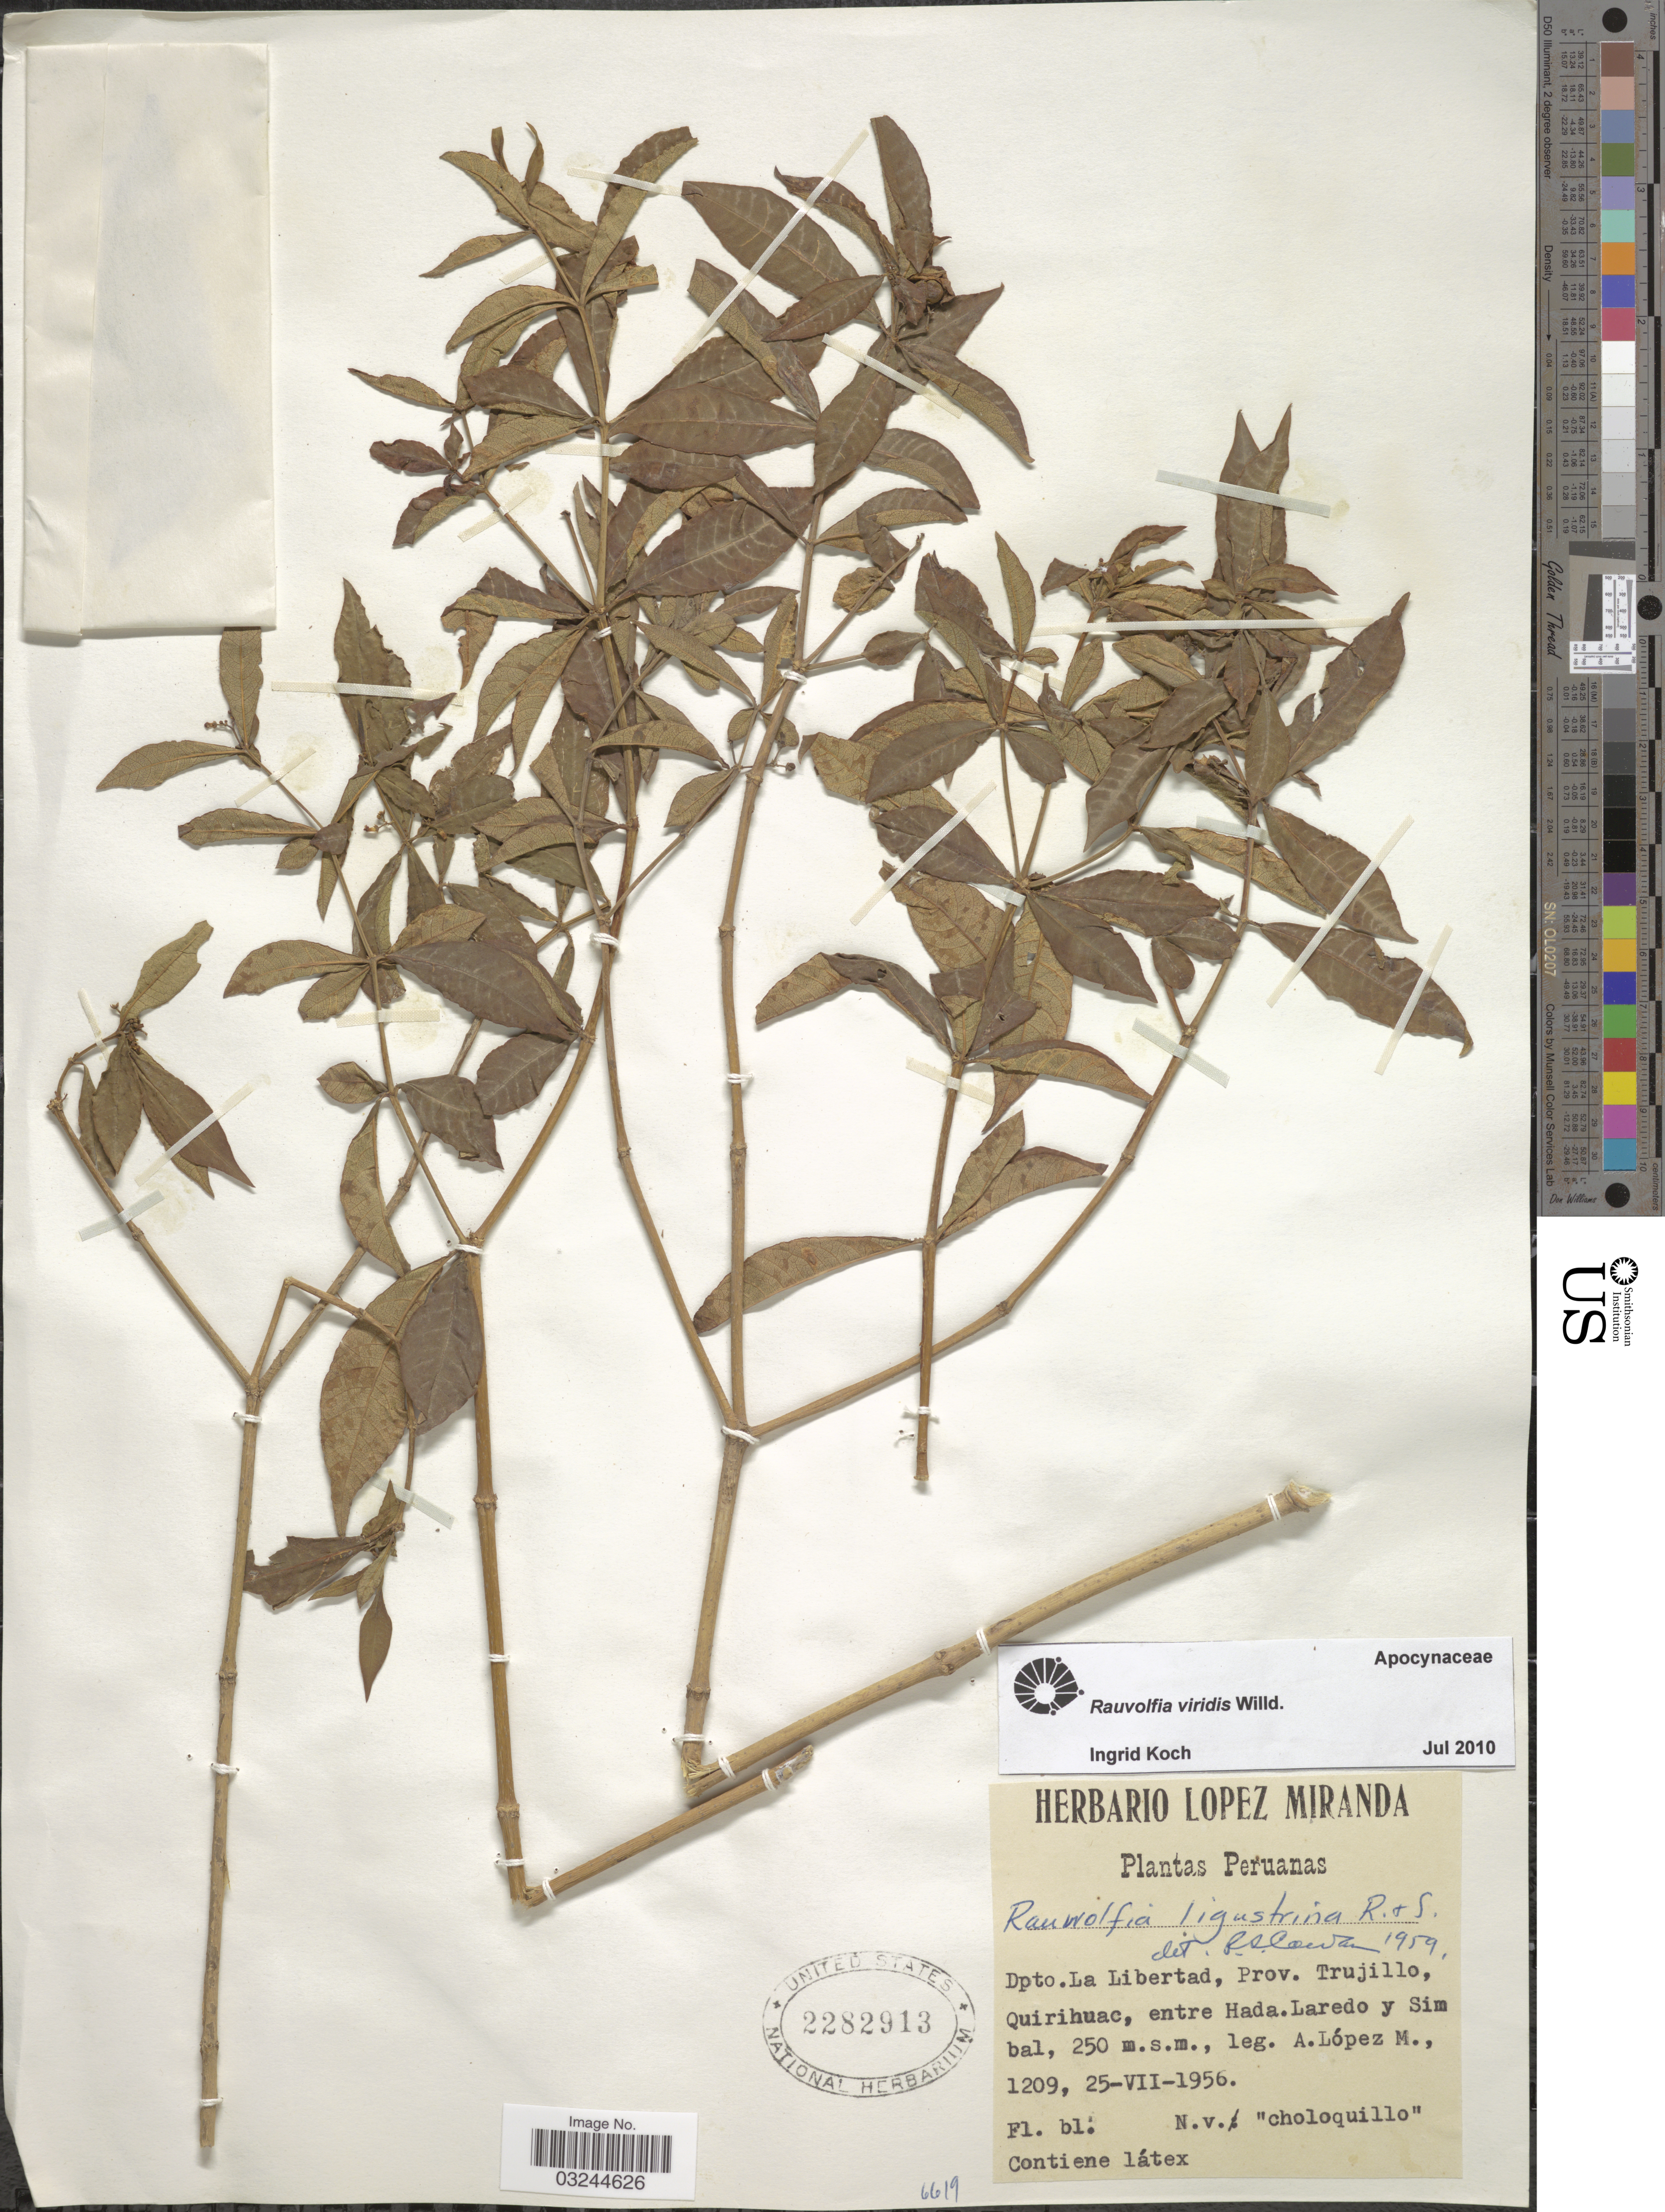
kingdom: Plantae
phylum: Tracheophyta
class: Magnoliopsida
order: Gentianales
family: Apocynaceae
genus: Rauvolfia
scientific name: Rauvolfia viridis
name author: Willd. ex Roem. & Schult.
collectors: A. López M.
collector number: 1209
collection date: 1956-07-25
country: Peru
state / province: La Libertad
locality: Dpto. La Libertad, Prov. Trujillo, Quirihuac, entre Hada. Laredo y Simbal.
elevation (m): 250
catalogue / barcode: US 2282913